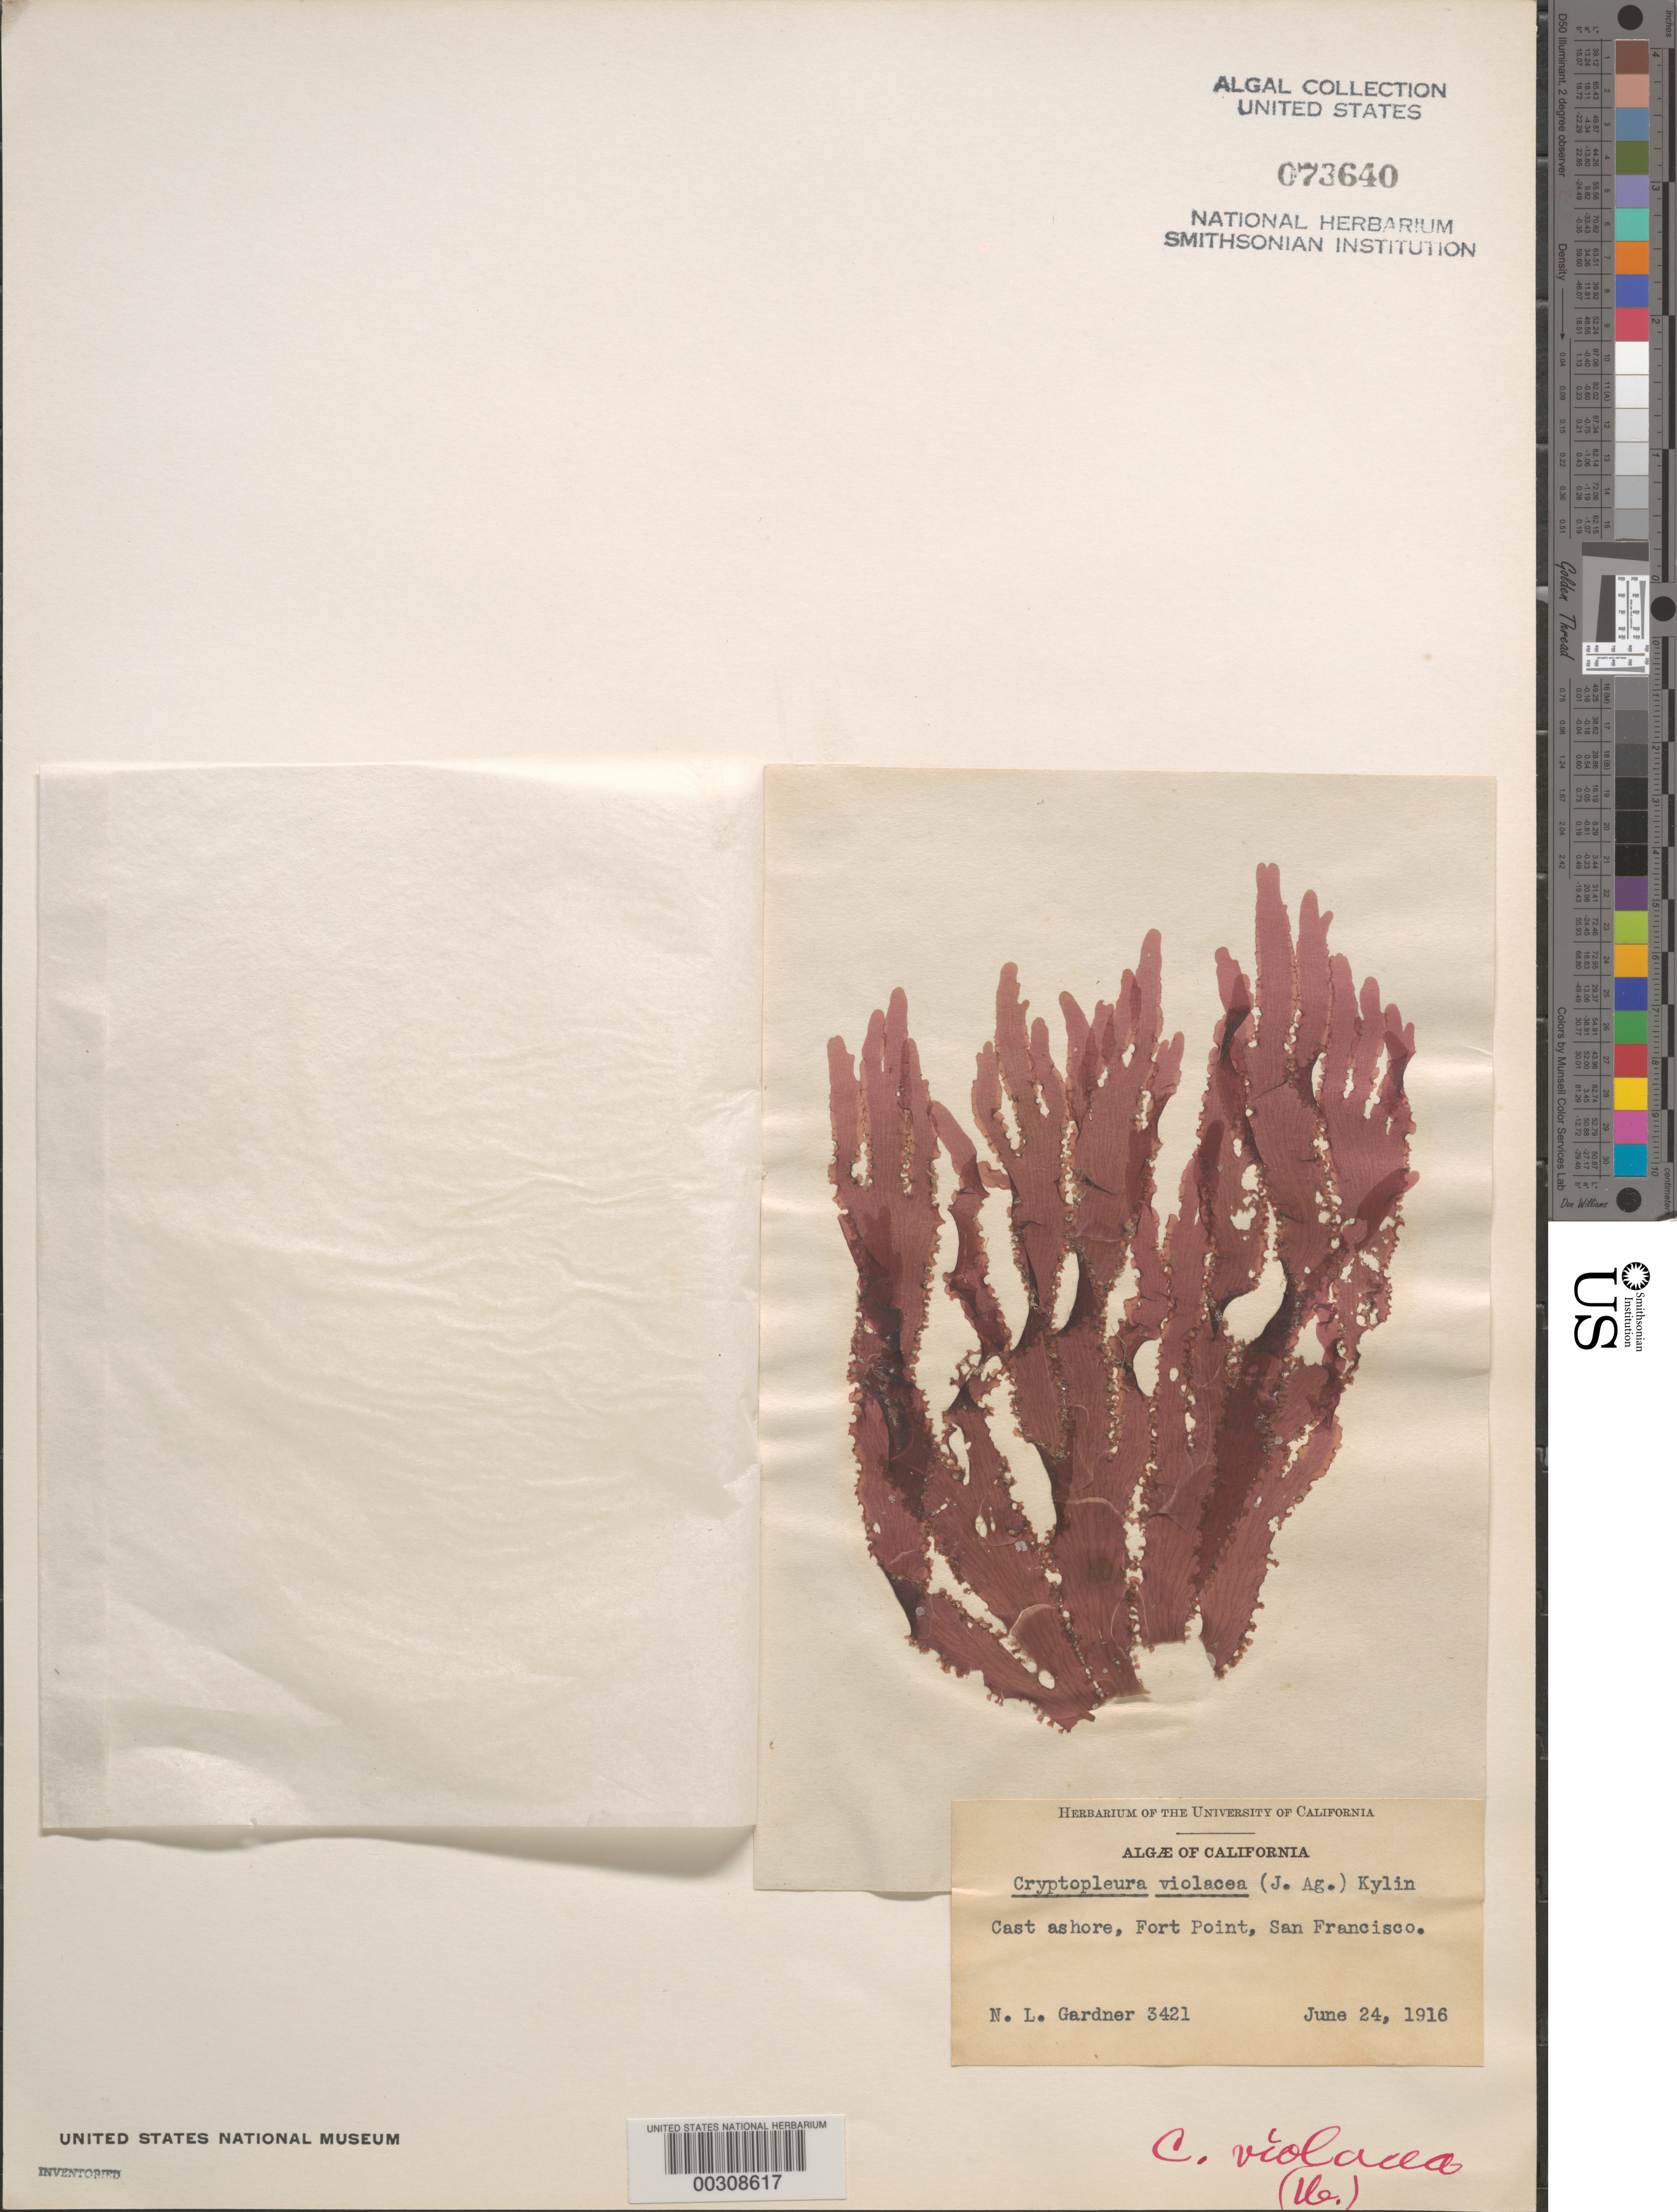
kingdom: Plantae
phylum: Rhodophyta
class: Florideophyceae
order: Ceramiales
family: Delesseriaceae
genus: Cryptopleura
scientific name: Cryptopleura violacea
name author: (J. Ag.) Kylin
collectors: N. Gardner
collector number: NLG 3421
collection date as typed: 24 Jun 1916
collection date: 1916-06-24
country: United States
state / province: California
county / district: San Francisco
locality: San Francisco, Fort Point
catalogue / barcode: US 73640